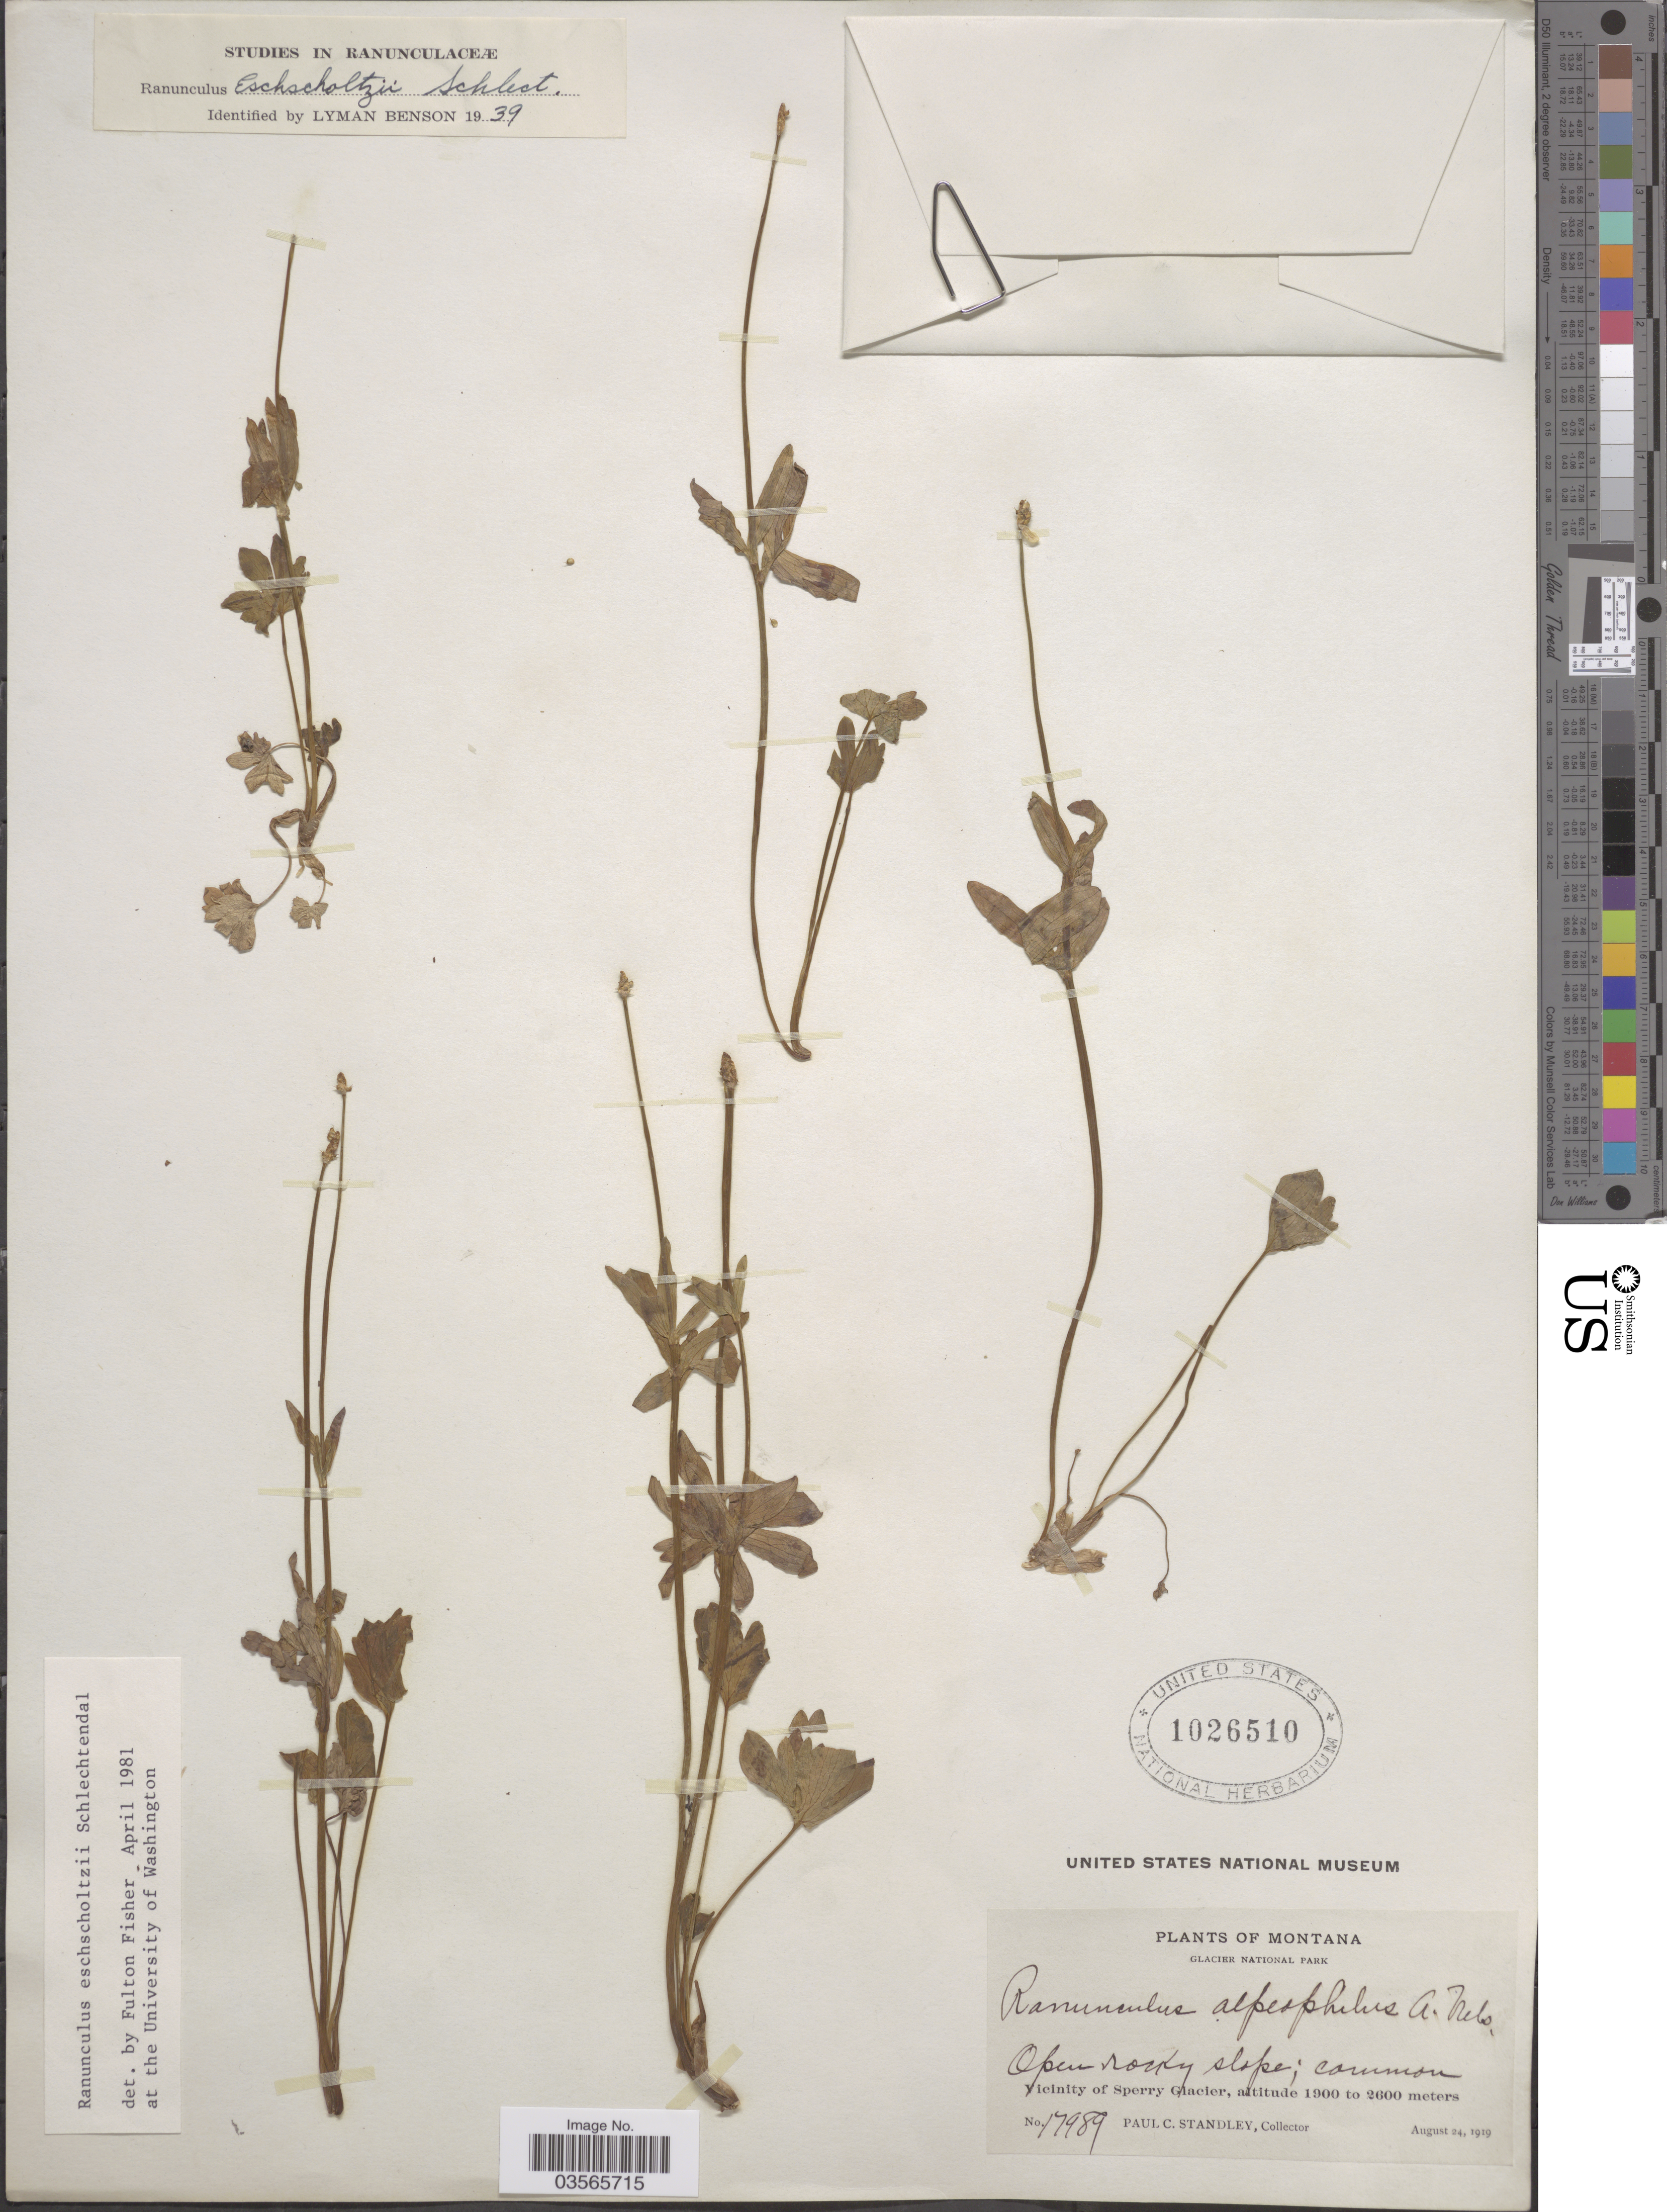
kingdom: Plantae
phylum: Tracheophyta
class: Magnoliopsida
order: Ranunculales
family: Ranunculaceae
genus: Ranunculus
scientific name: Ranunculus eschscholtzii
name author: Schltdl.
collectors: P. C. Standley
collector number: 17989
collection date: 1919-08-24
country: United States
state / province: Montana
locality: Glacier National Park. Vicinity of Sperry Glacier.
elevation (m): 1900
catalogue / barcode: US 1026510